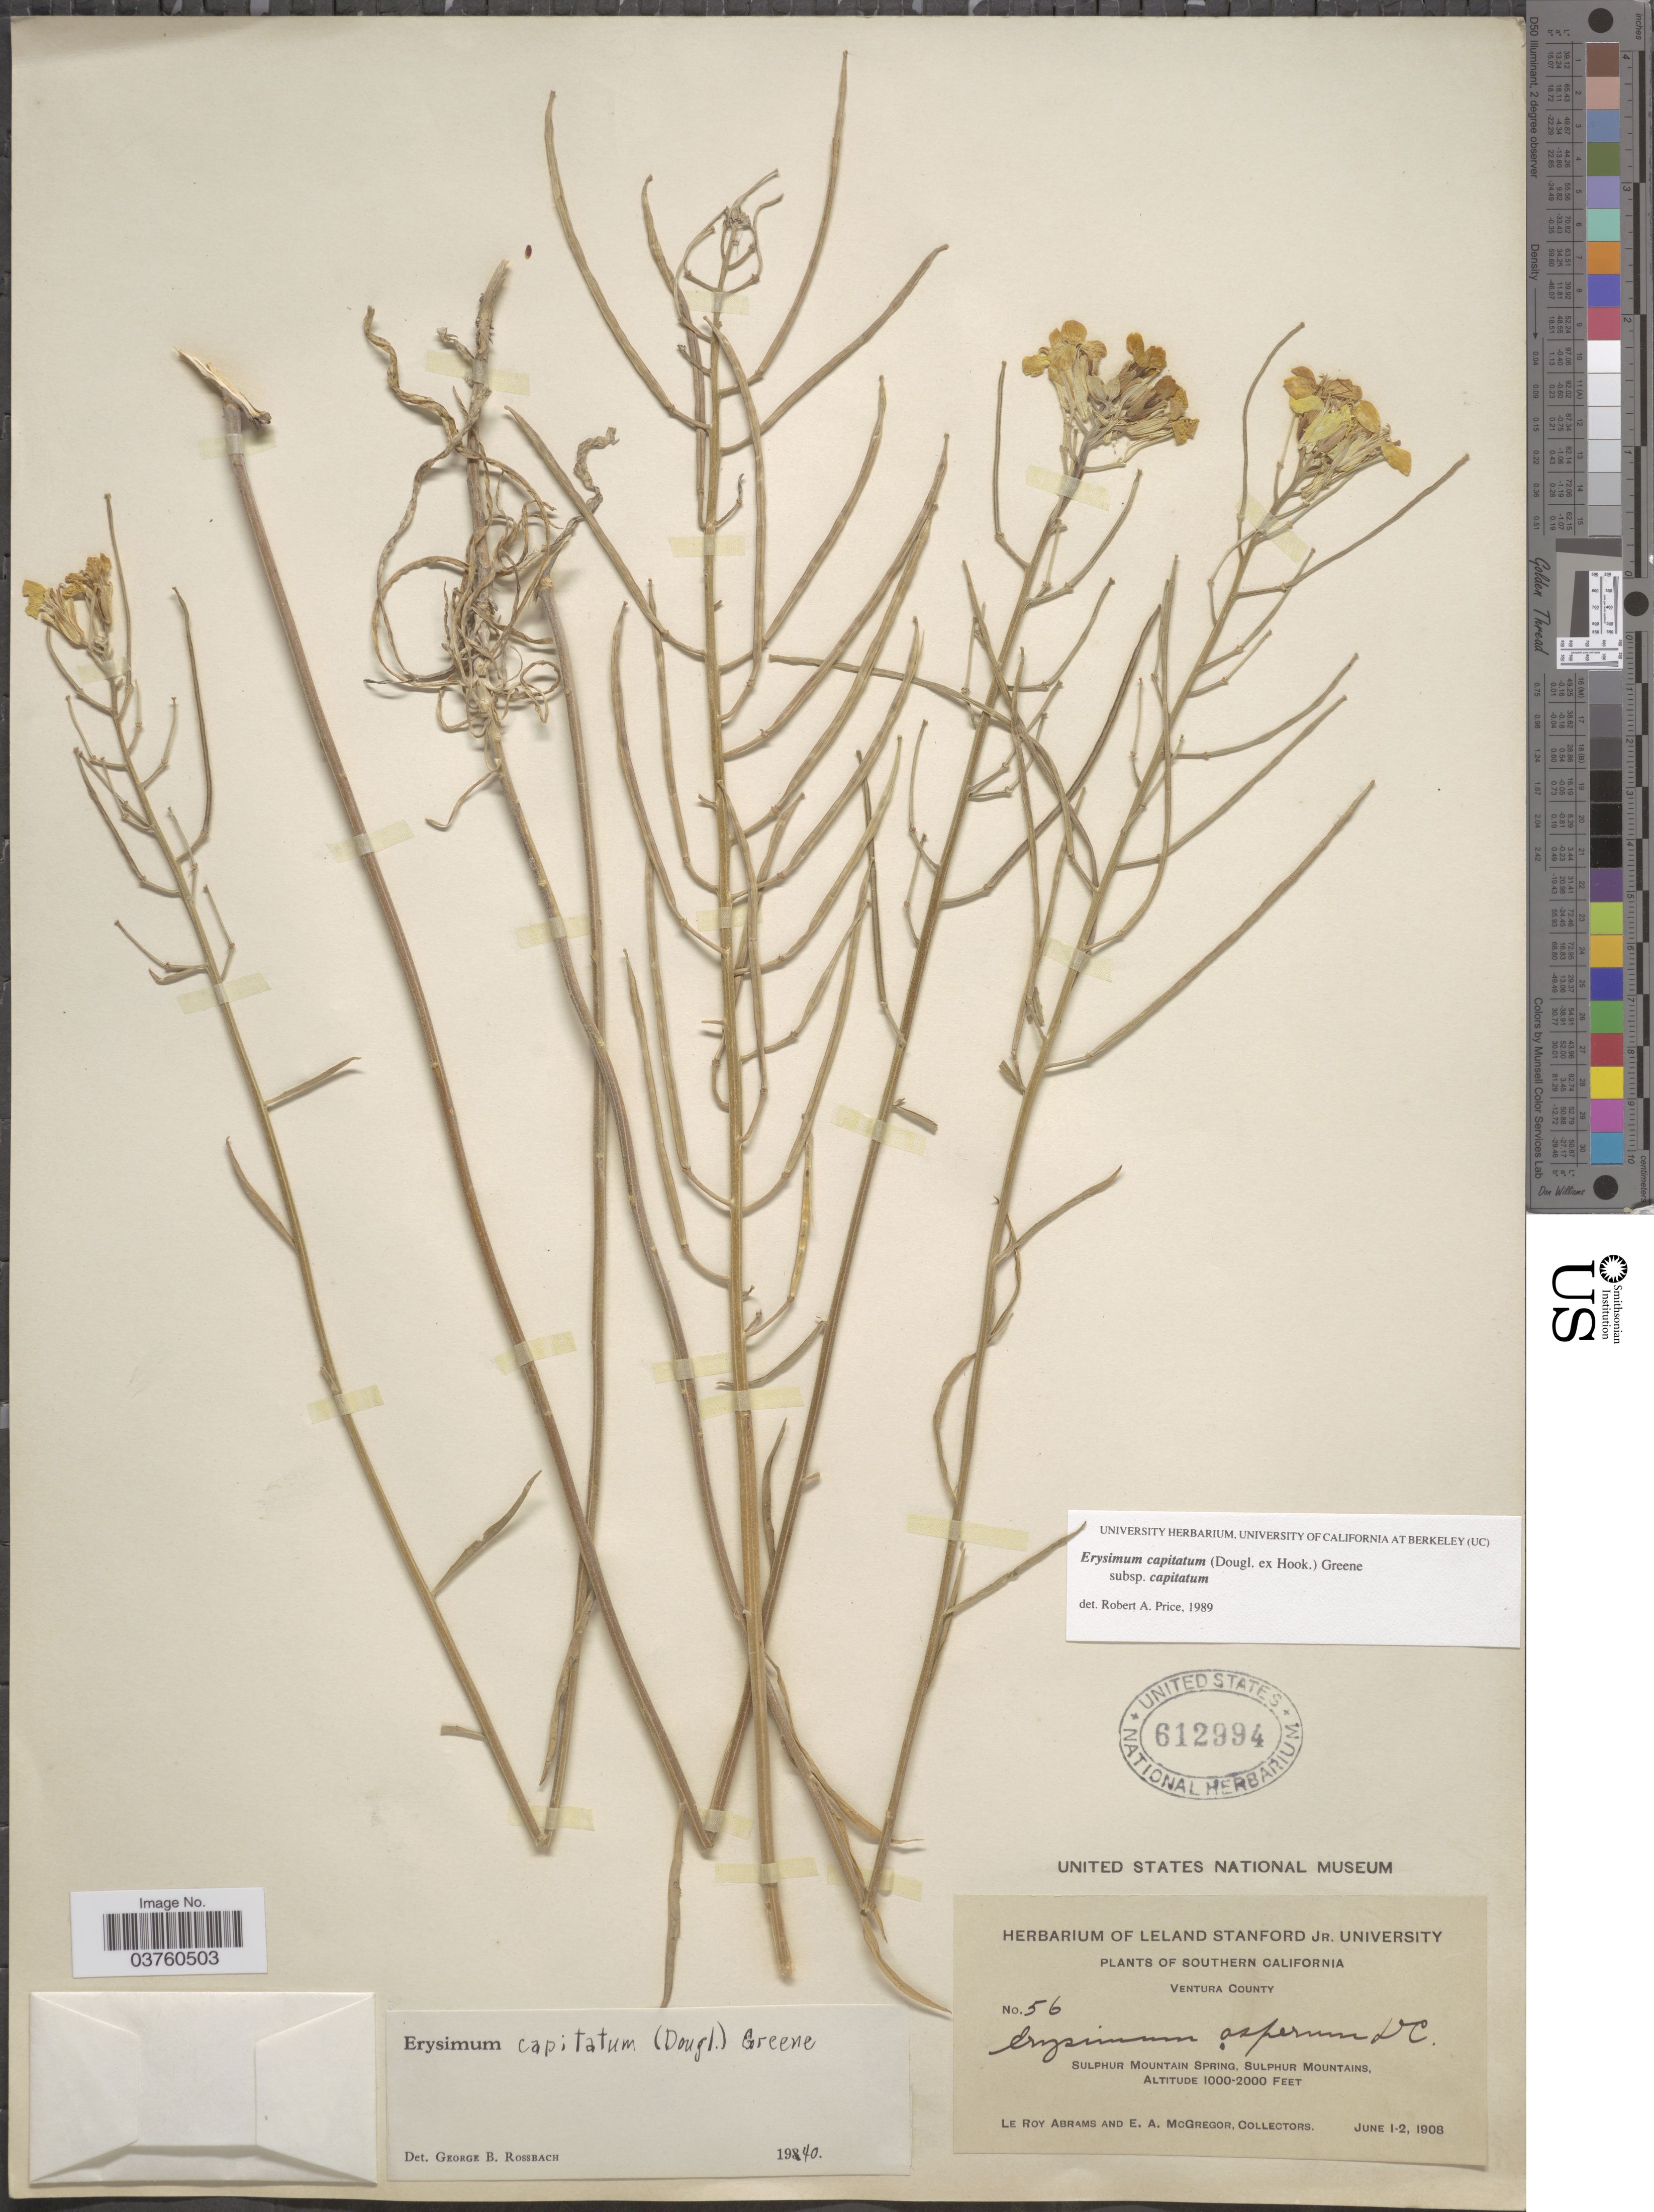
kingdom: Plantae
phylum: Tracheophyta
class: Magnoliopsida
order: Brassicales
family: Brassicaceae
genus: Erysimum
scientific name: Erysimum capitatum subsp. capitatum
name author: (Douglas ex Hook.) Greene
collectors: L. Abrams & E. A. McGregor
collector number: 56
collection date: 1908-06-01/1908-06-02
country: United States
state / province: California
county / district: Ventura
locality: Southern California. Ventura County. Sulphur Mountain Spring, Sulphur Mountains.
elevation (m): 305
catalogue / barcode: US 612994